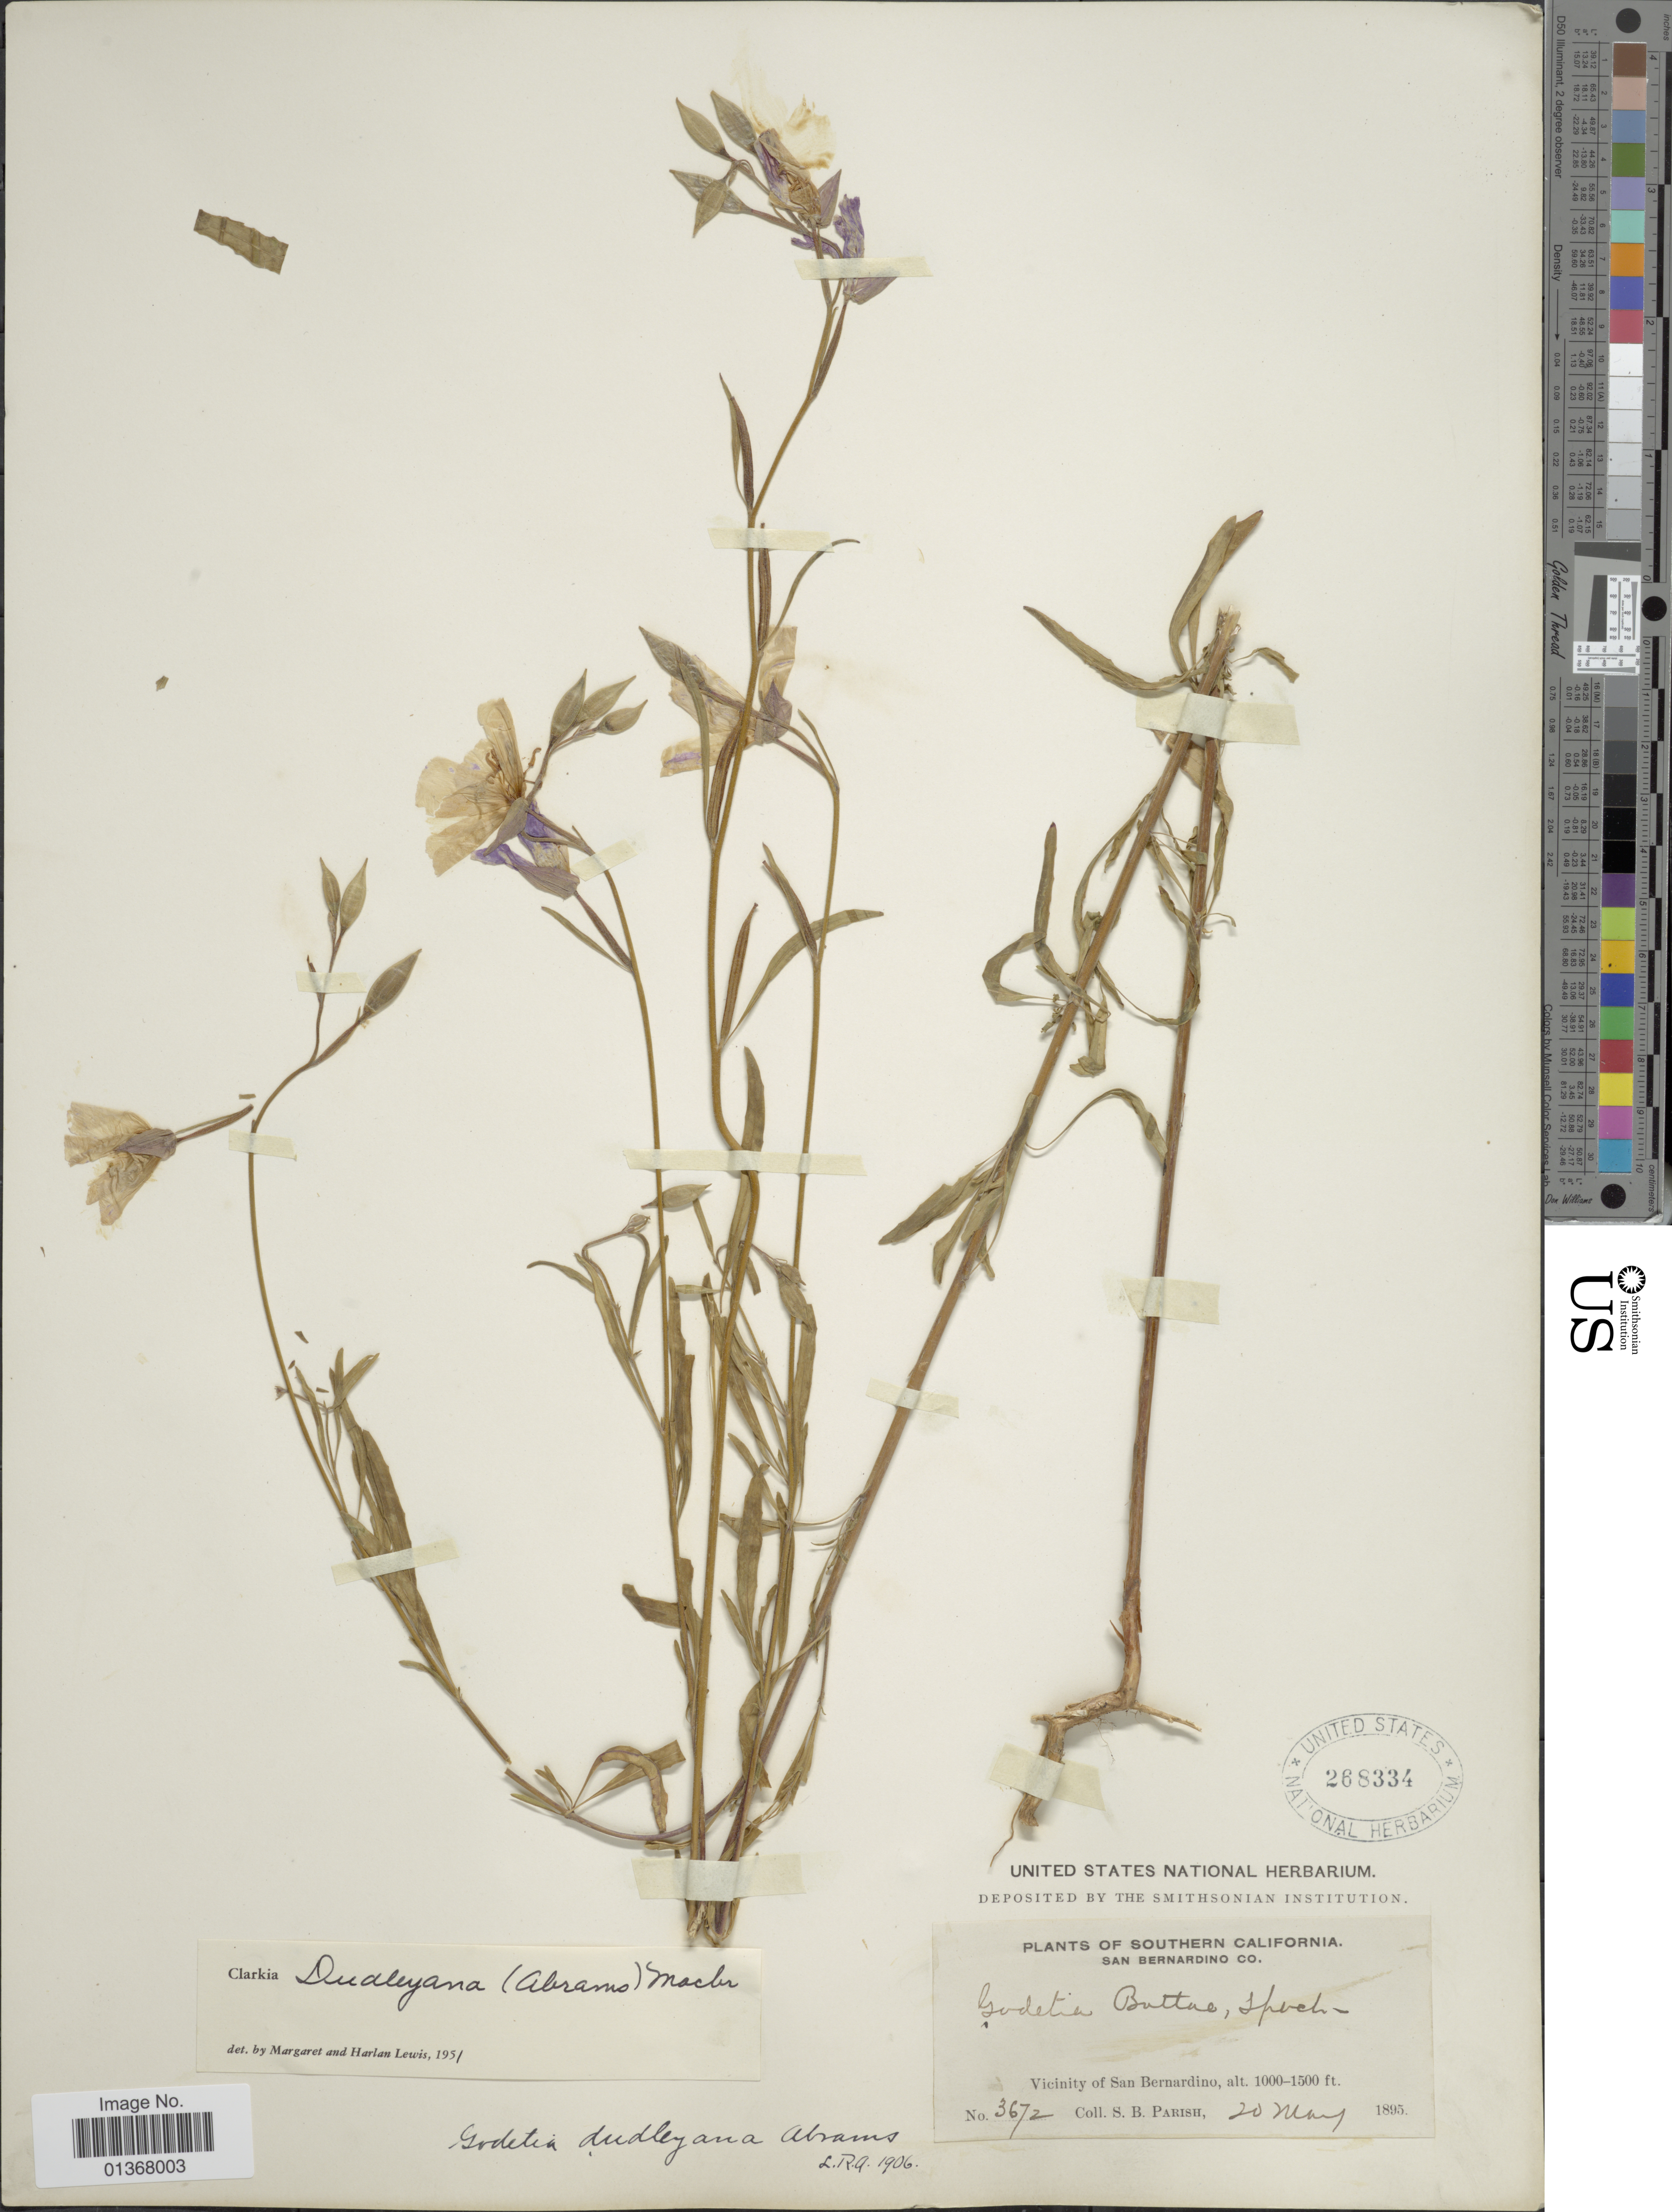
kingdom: Plantae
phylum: Tracheophyta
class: Magnoliopsida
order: Myrtales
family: Onagraceae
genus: Clarkia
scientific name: Clarkia dudleyana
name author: (Abrams) J.F. Macbr.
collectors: S. B. Parish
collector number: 3672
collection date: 1895-05-20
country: United States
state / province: California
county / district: San Bernardino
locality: Southern California, San Bernardino Co., Vicinity of San Bernardino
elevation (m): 305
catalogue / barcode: US 268334